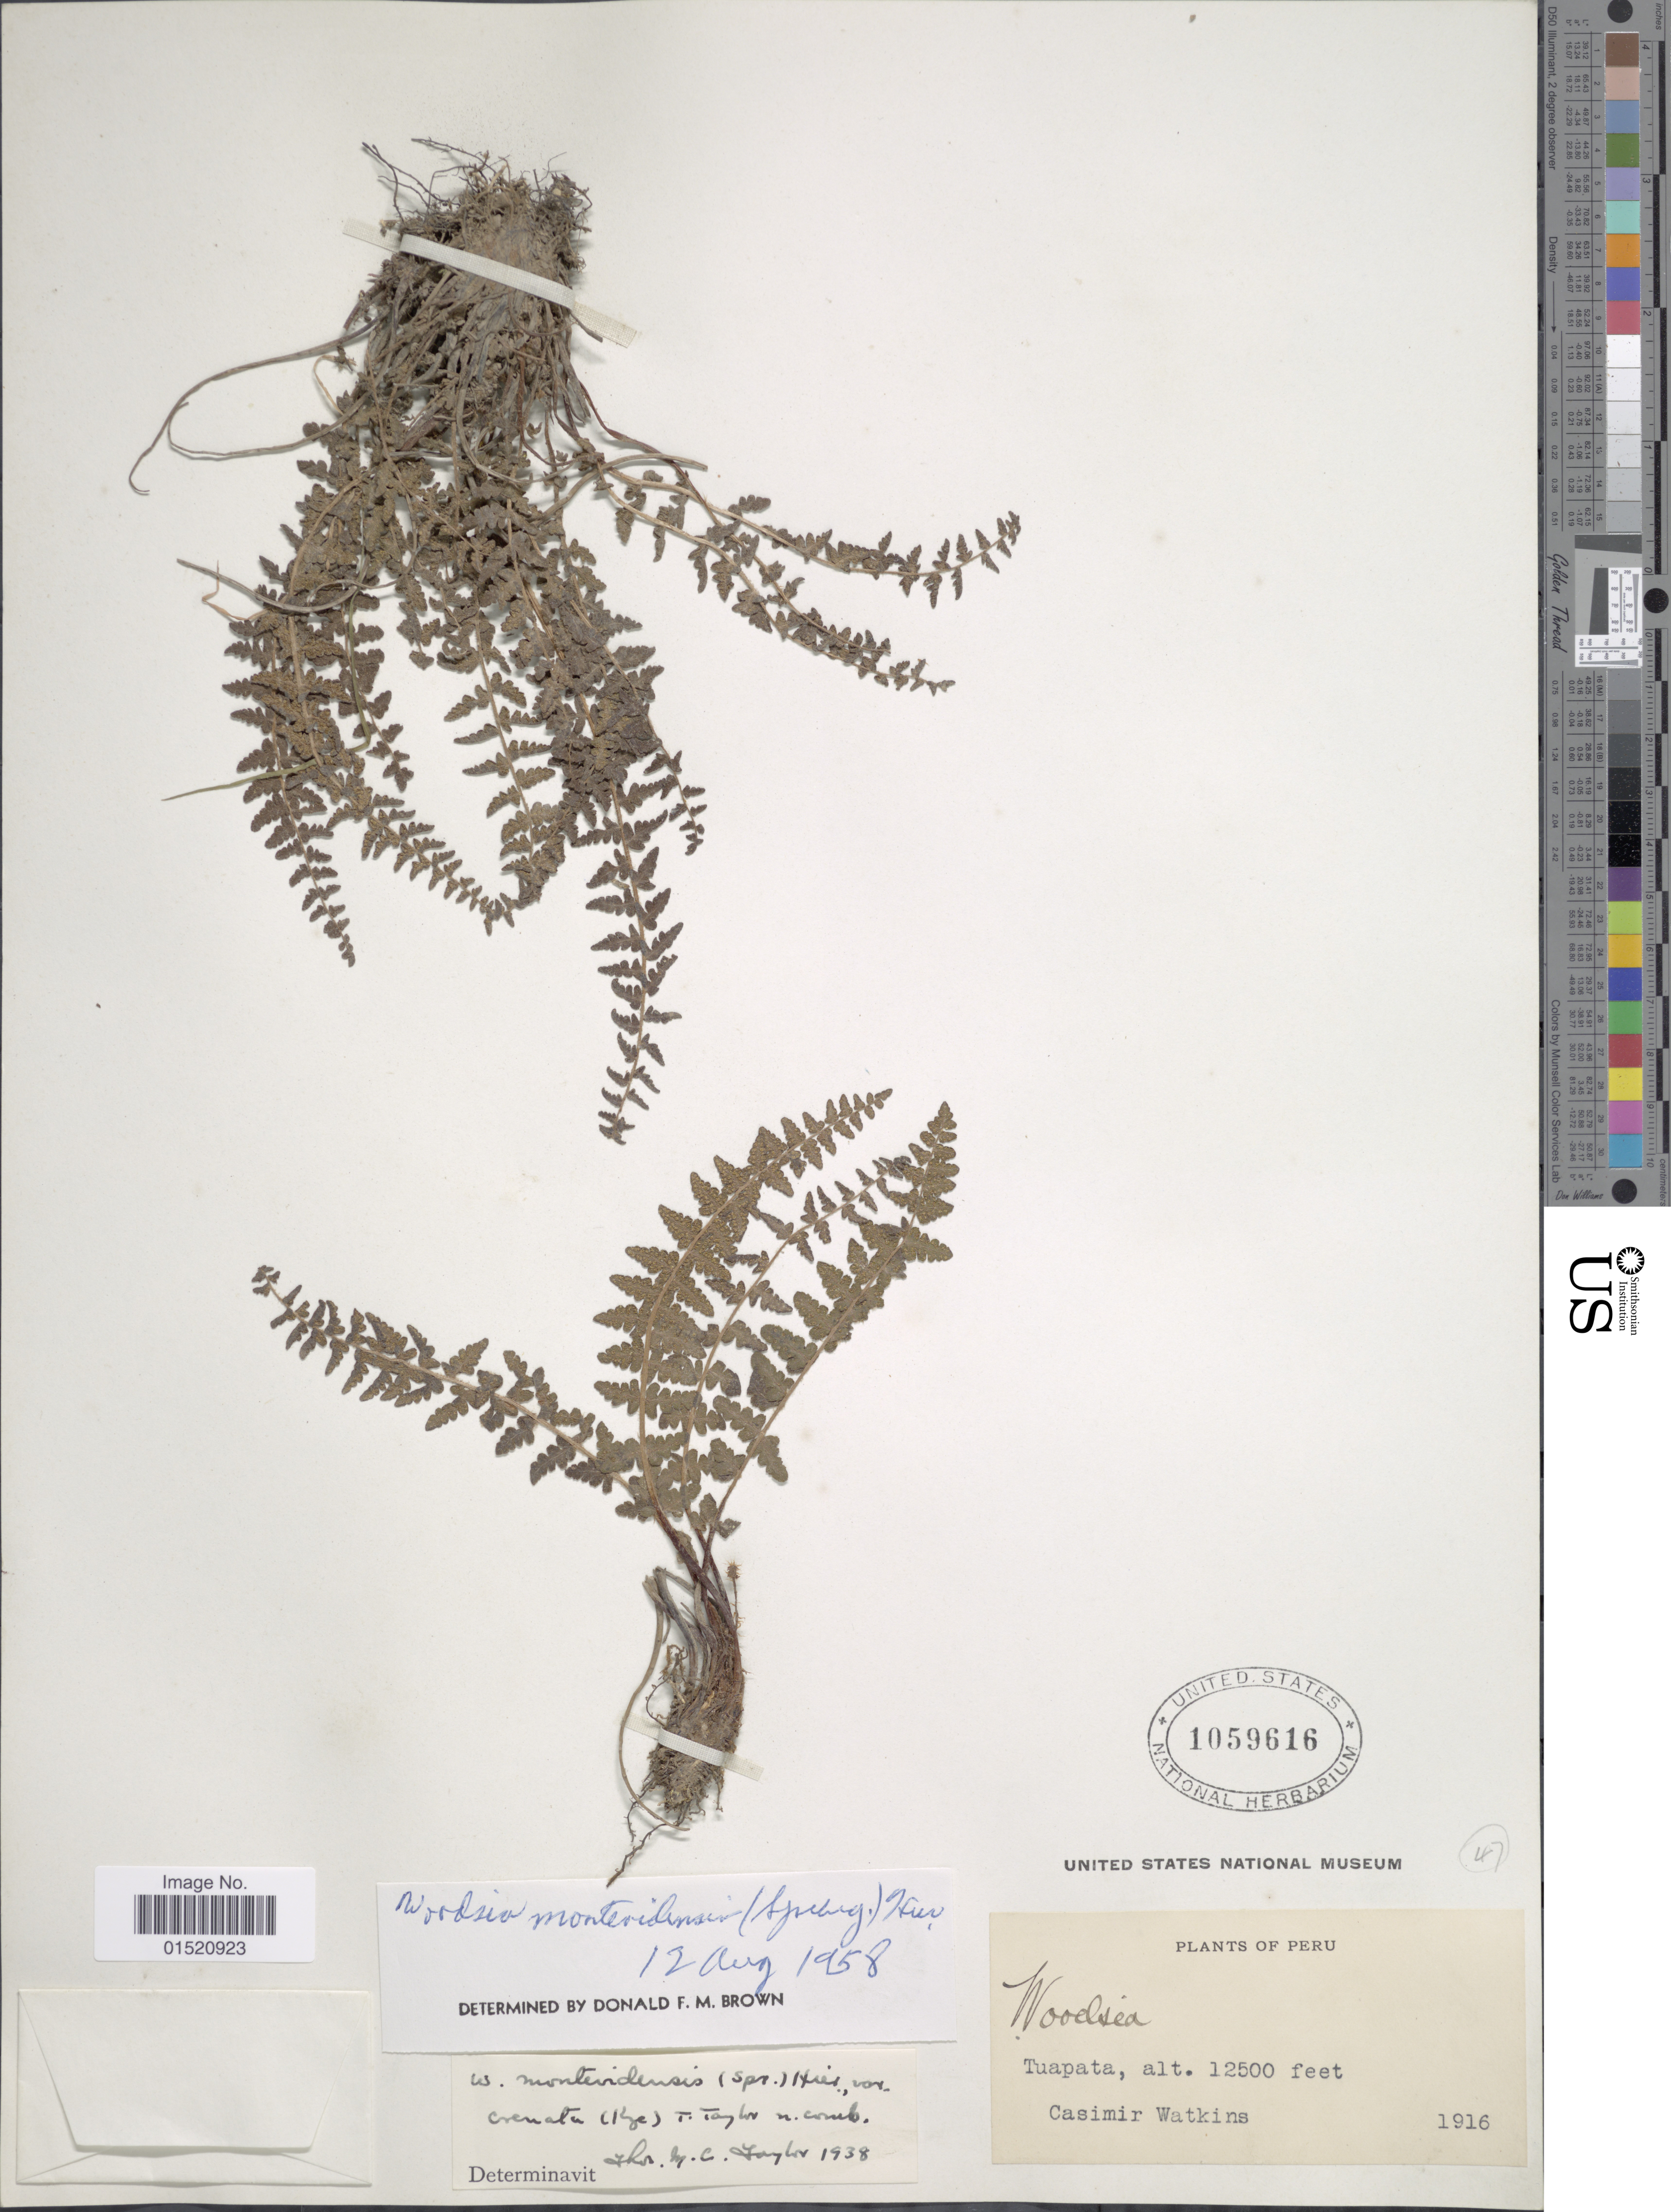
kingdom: Plantae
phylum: Tracheophyta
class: Polypodiopsida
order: Polypodiales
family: Woodsiaceae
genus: Woodsia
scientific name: Woodsia montevidensis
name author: (Spreng.) Hieron.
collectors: C. Watkins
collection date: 1916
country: Peru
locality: Tuapata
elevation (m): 3810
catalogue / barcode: US 1059616